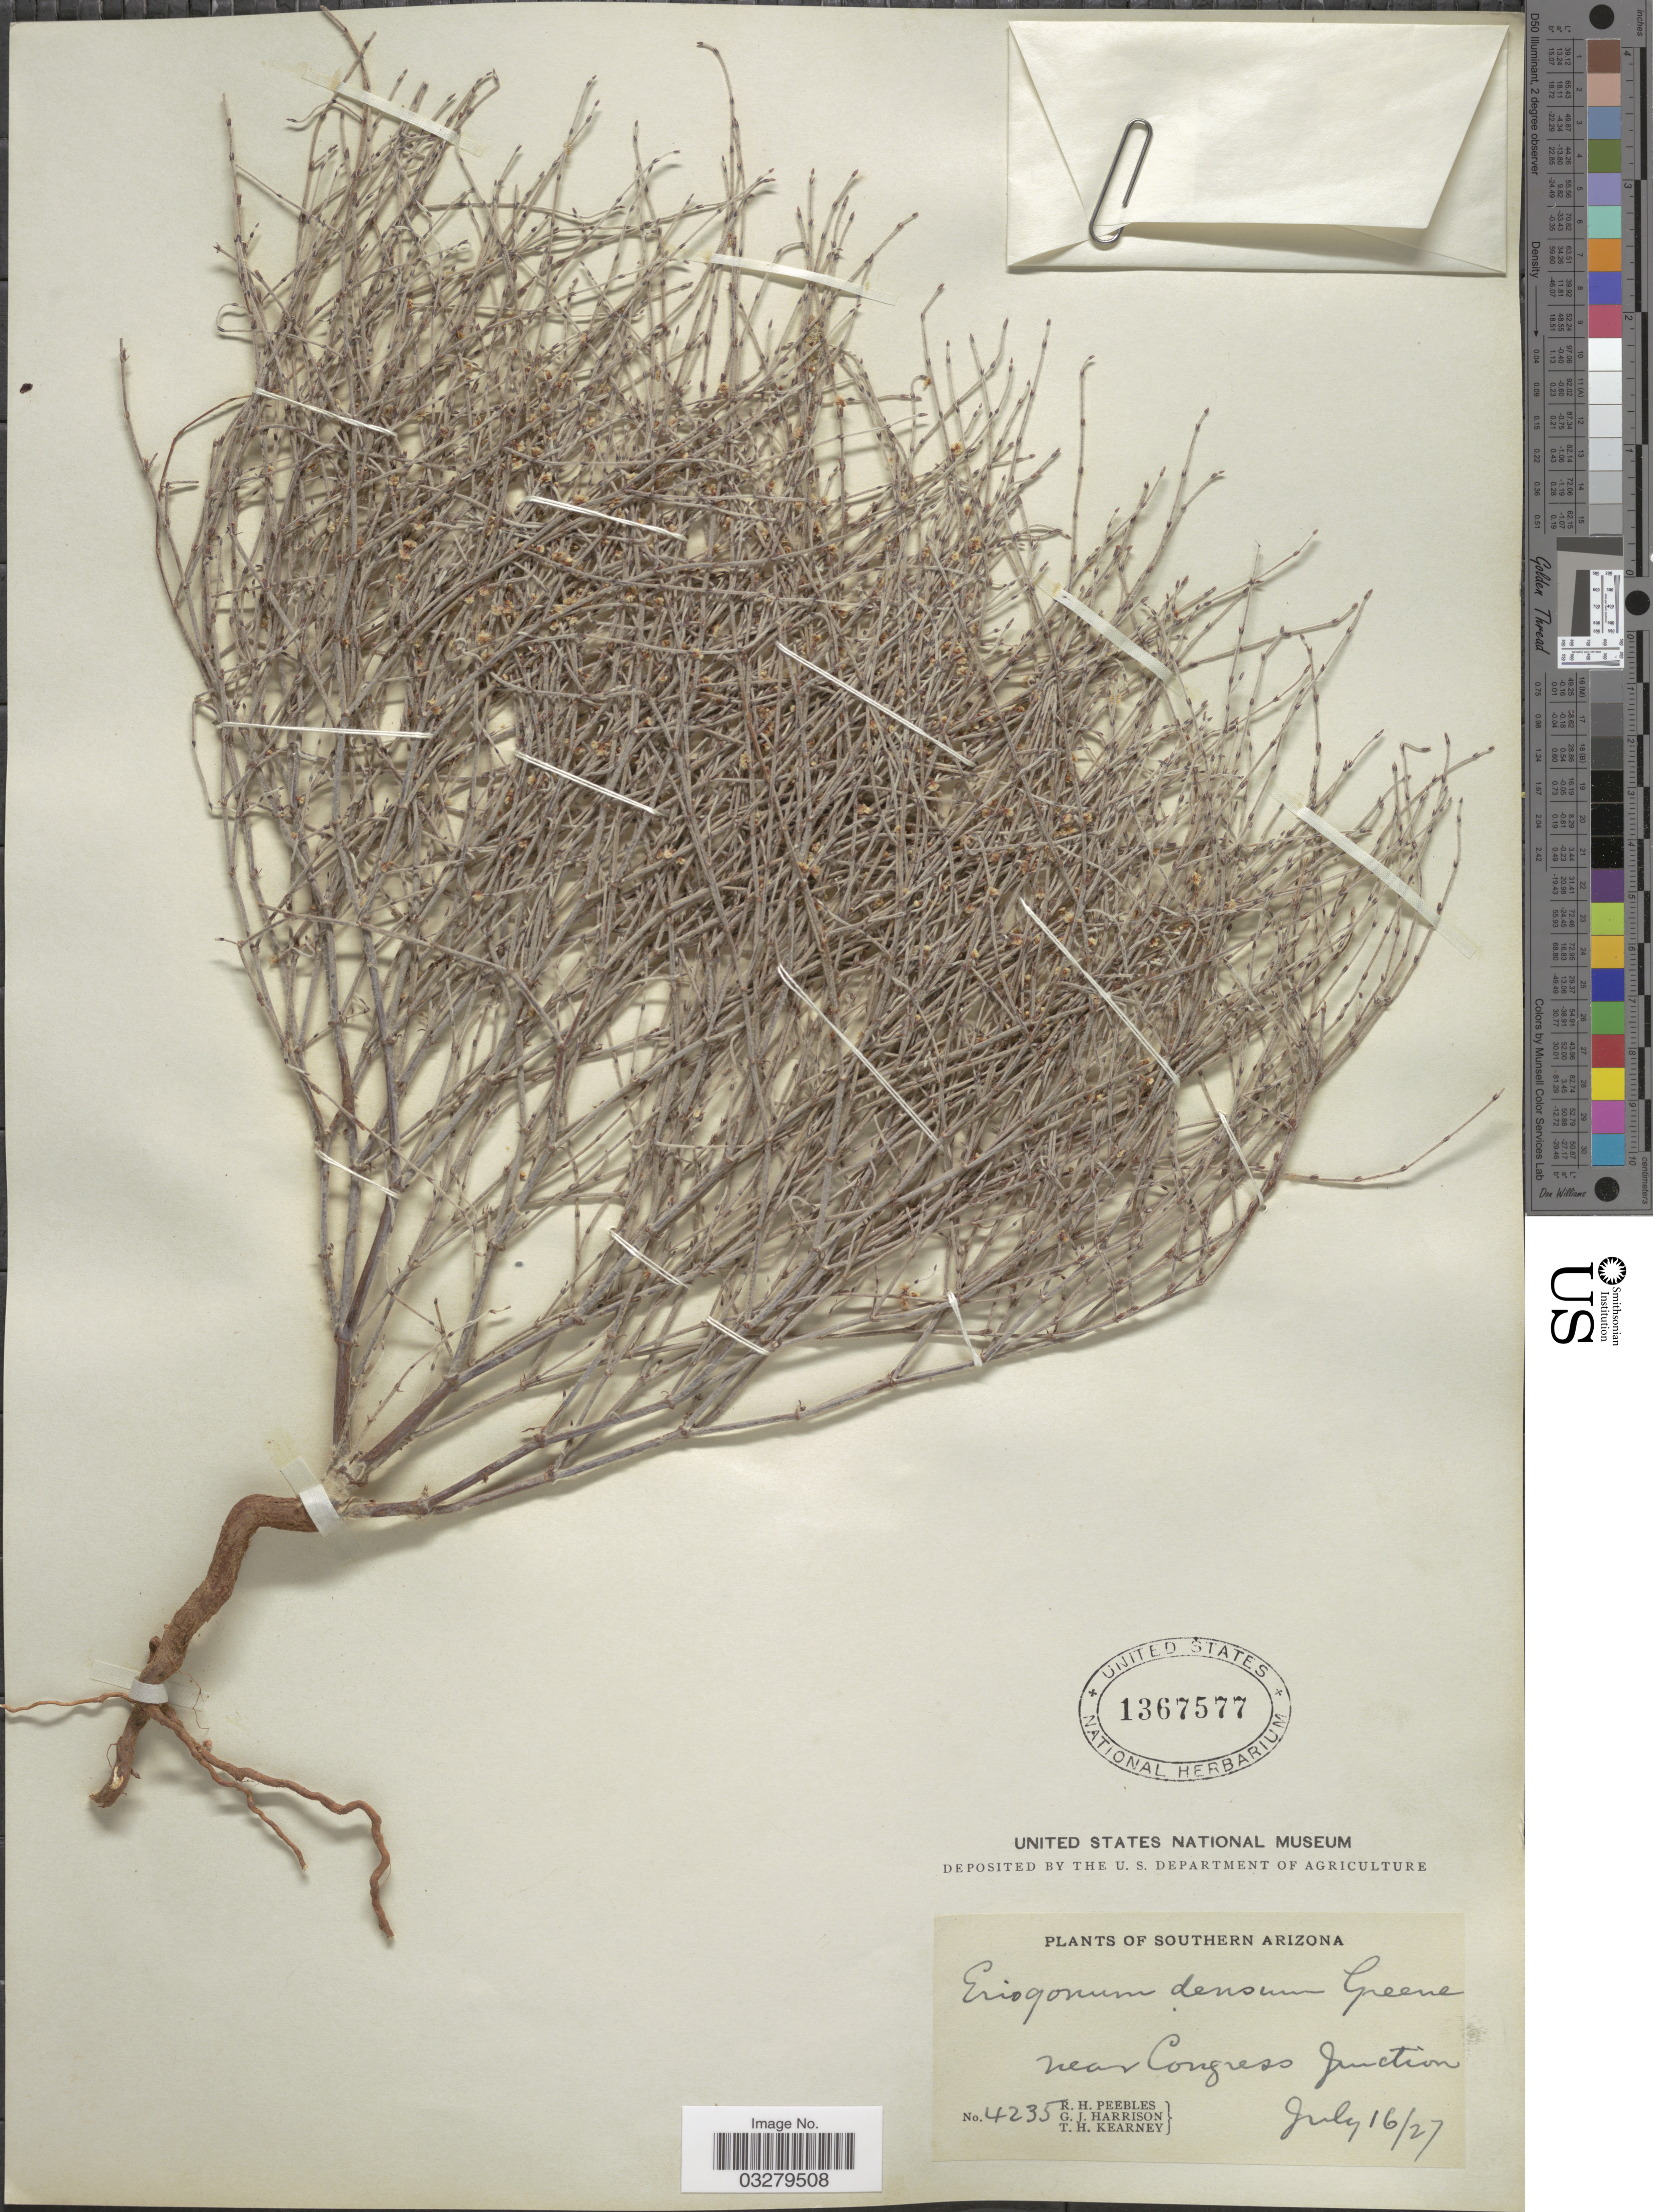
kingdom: Plantae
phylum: Tracheophyta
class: Magnoliopsida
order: Caryophyllales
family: Polygonaceae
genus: Eriogonum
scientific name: Eriogonum palmerianum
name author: Reveal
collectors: R. H. Peebles, G. J. Harrison & T. H. Kearney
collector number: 4235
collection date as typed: Transcribed d/m/y: 16/7/27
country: United States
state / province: Arizona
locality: Southern Arizona. Near Congress Junction.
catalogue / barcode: US 1367577